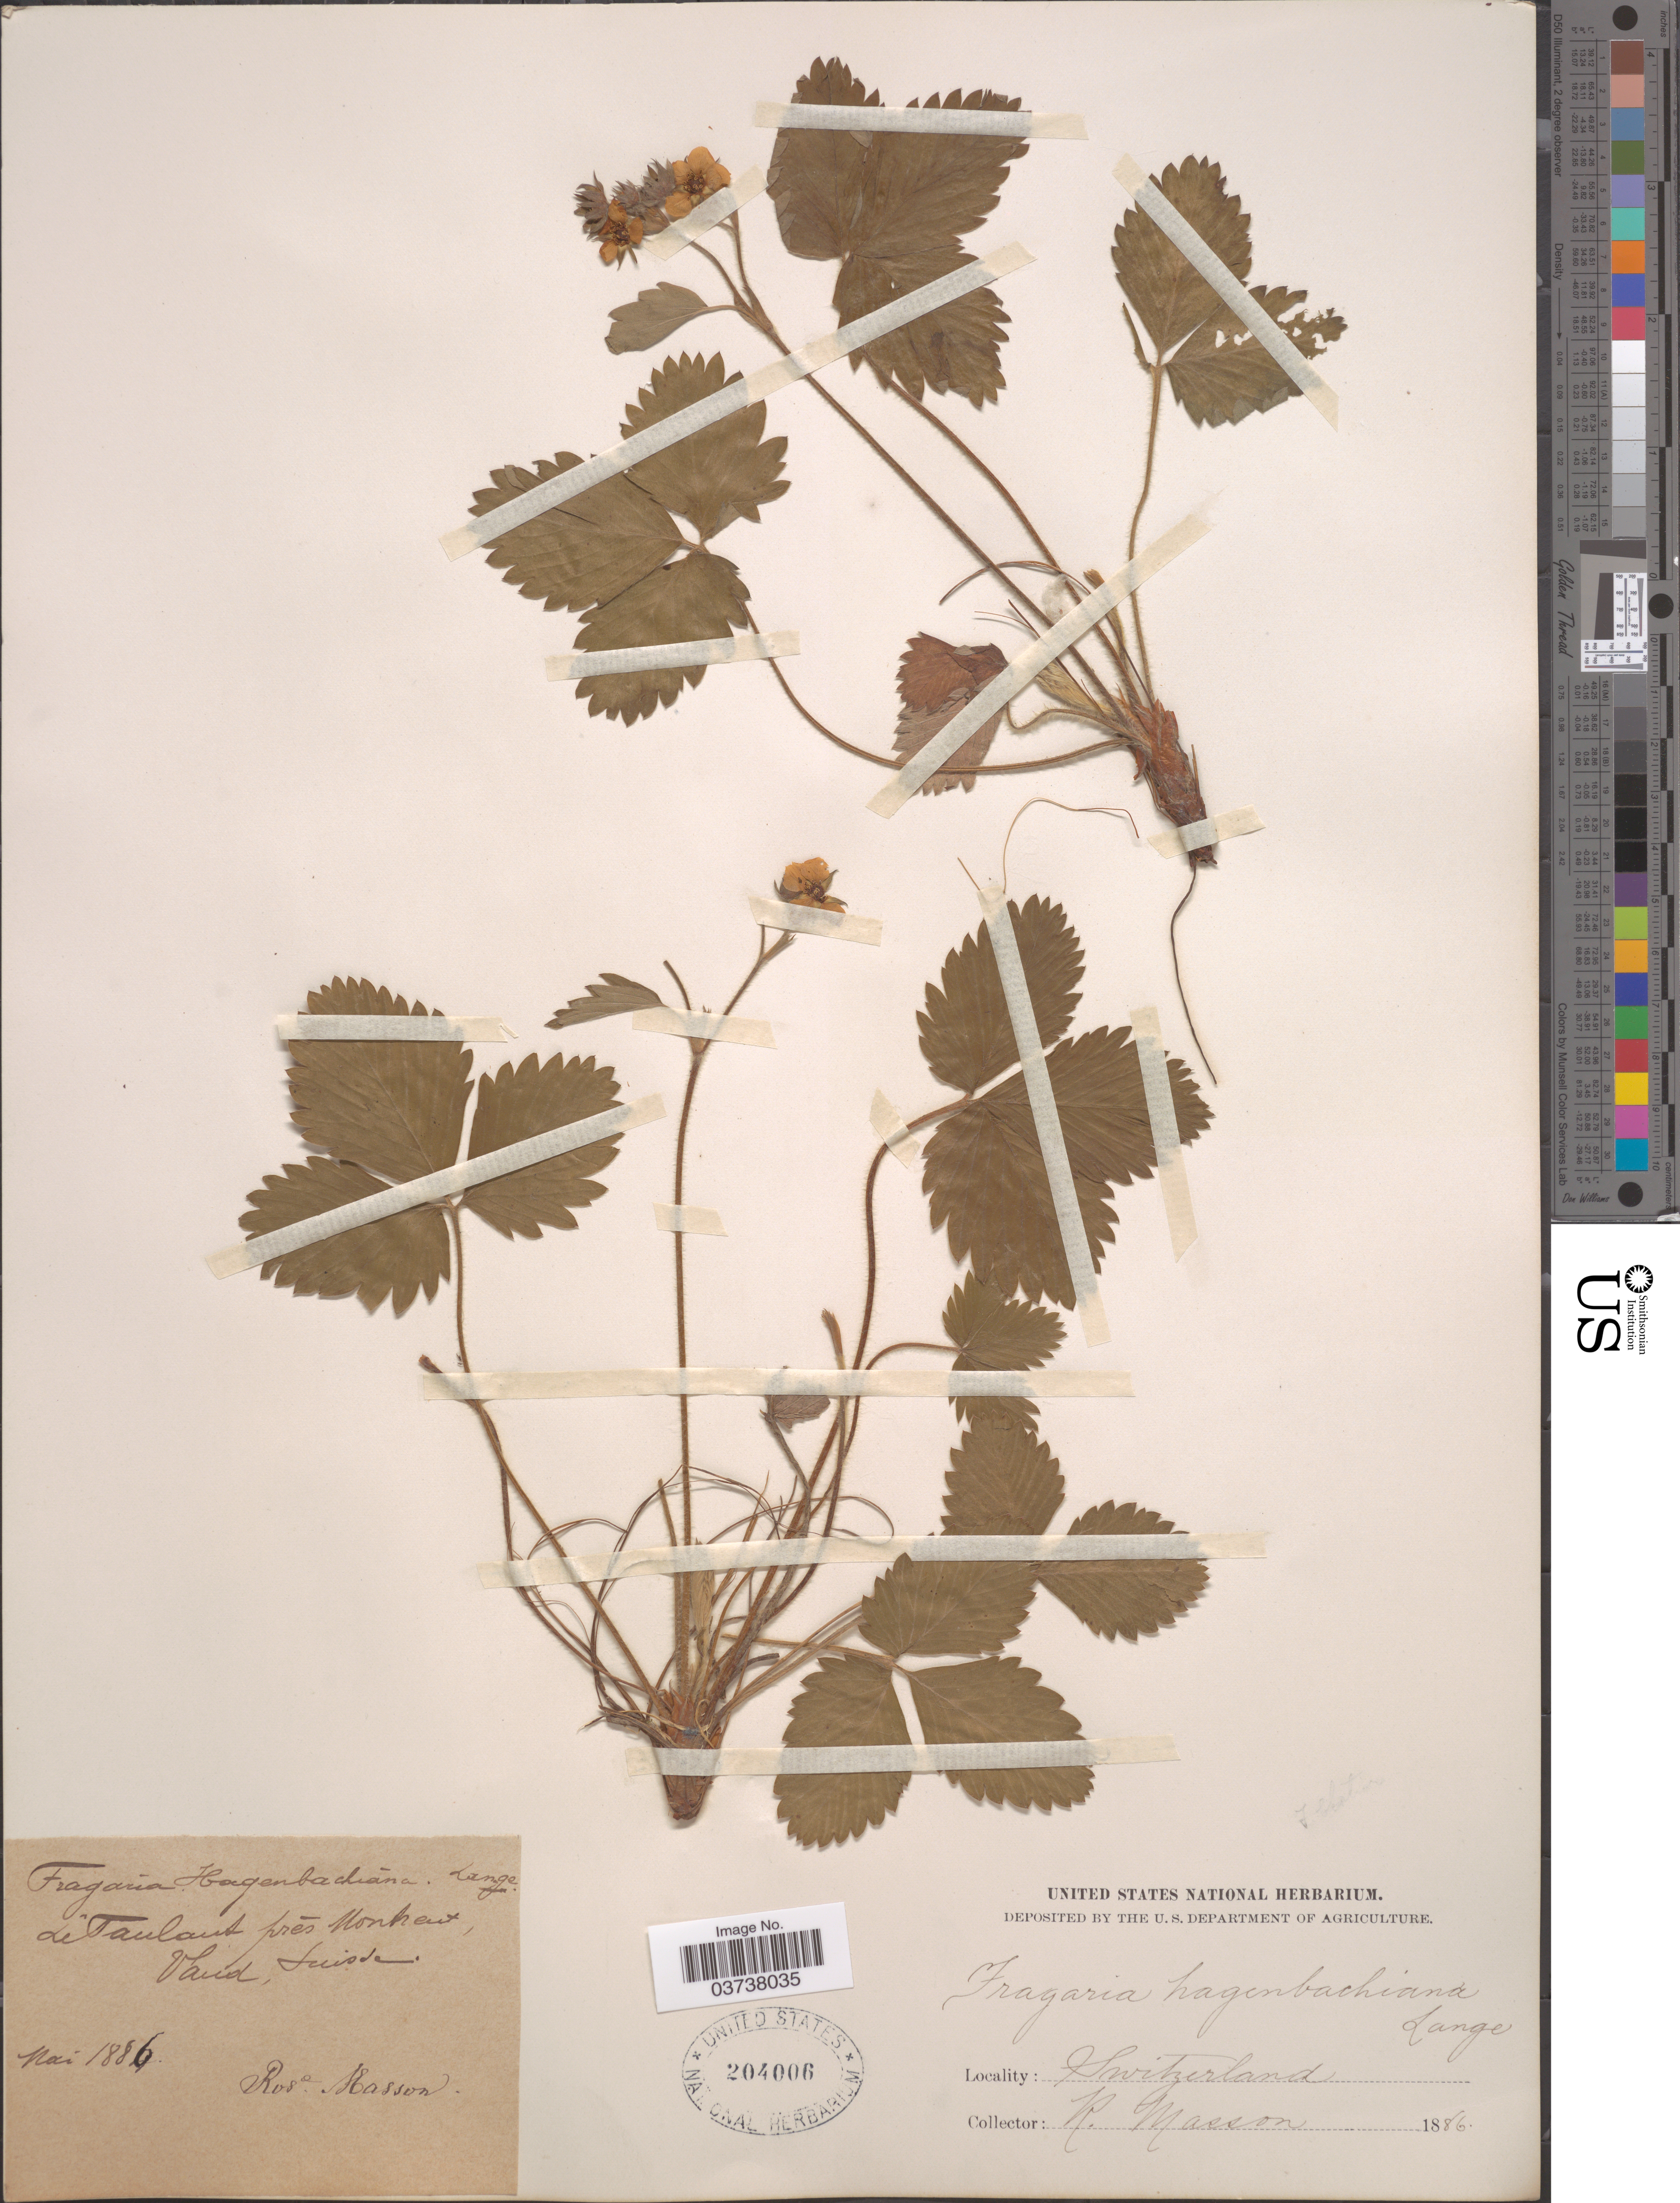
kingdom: Plantae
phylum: Tracheophyta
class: Magnoliopsida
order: Rosales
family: Rosaceae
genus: Fragaria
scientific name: Fragaria hagenbachiana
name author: K.H. Lang ex W.D.J. Koch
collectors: R. Masson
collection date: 1886-05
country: Switzerland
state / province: Vaud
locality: Le Tauland prés Montreux, Suisse.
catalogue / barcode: US 204006